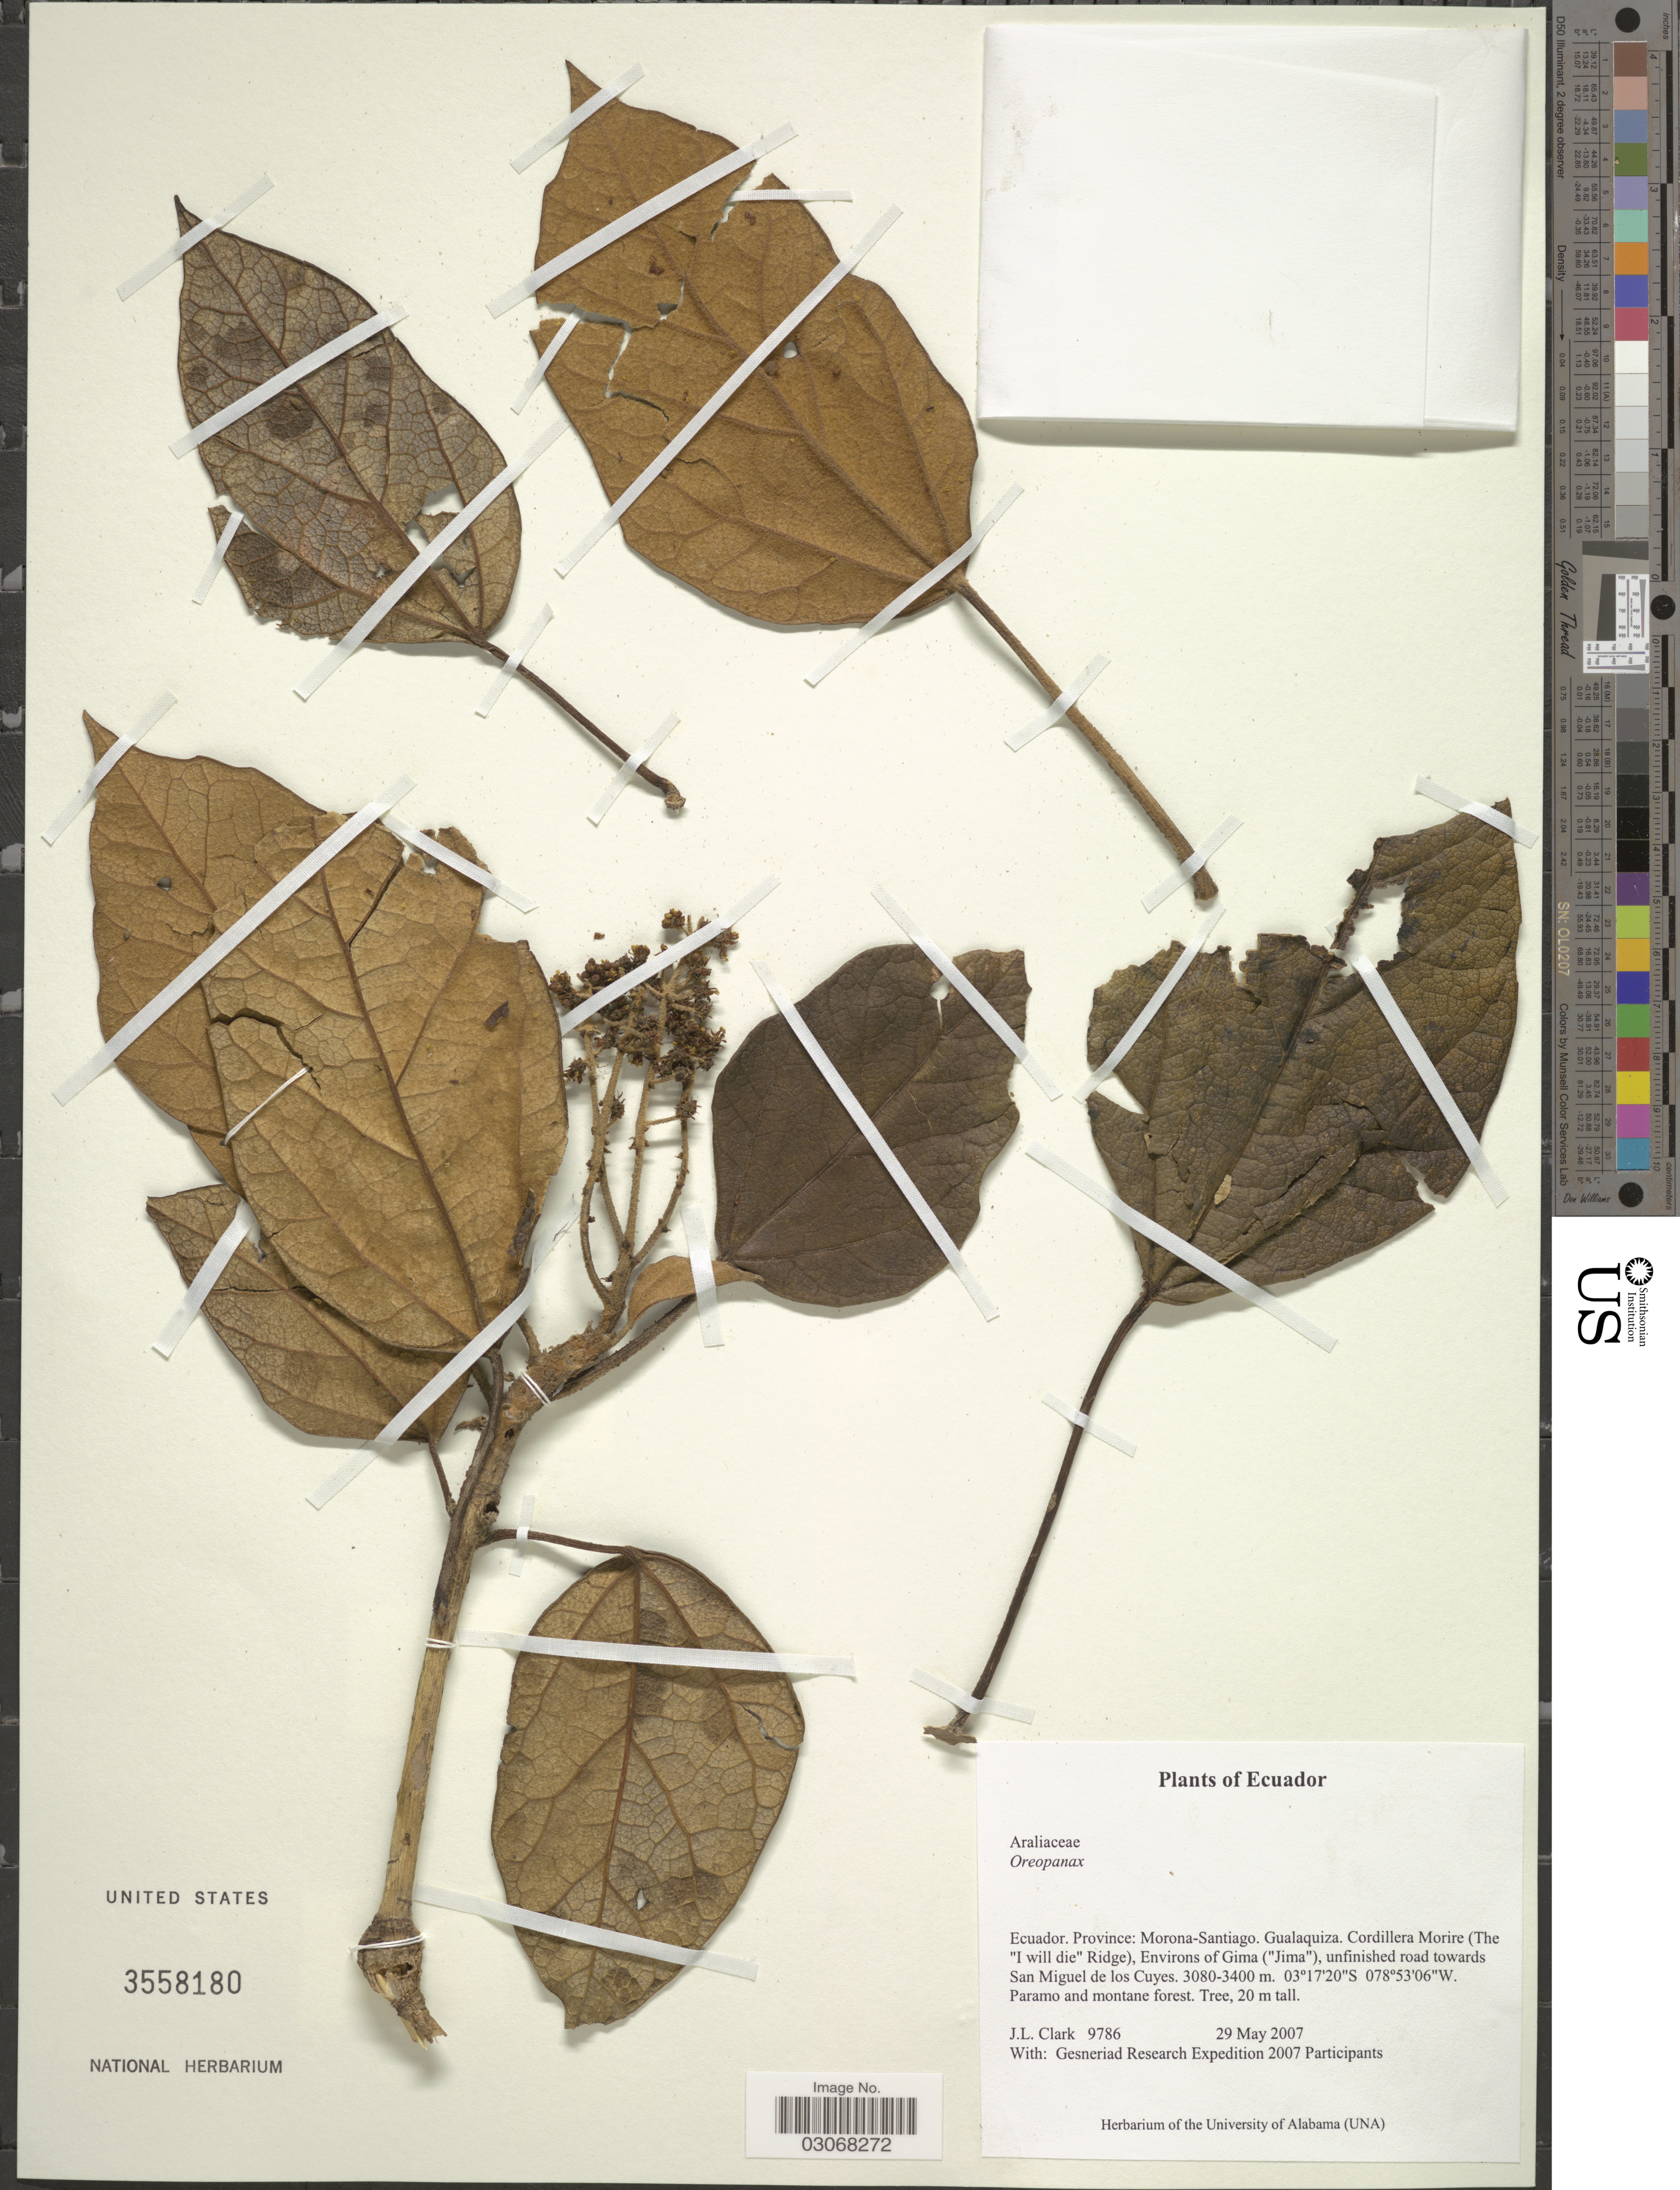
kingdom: Plantae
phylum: Tracheophyta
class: Magnoliopsida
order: Apiales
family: Araliaceae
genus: Oreopanax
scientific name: Oreopanax sp.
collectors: J. L. Clark & Gesneriad Research Expedition 2007 Participants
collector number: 9786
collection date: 2007-05-29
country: Ecuador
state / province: Morona-Santiago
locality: Gualaquiza. Cordillera Morire (The "I will die"), Environs of Gima ("Jima"), unfinished road towards San Miguel de los Cuyes.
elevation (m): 3080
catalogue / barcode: US 3558180